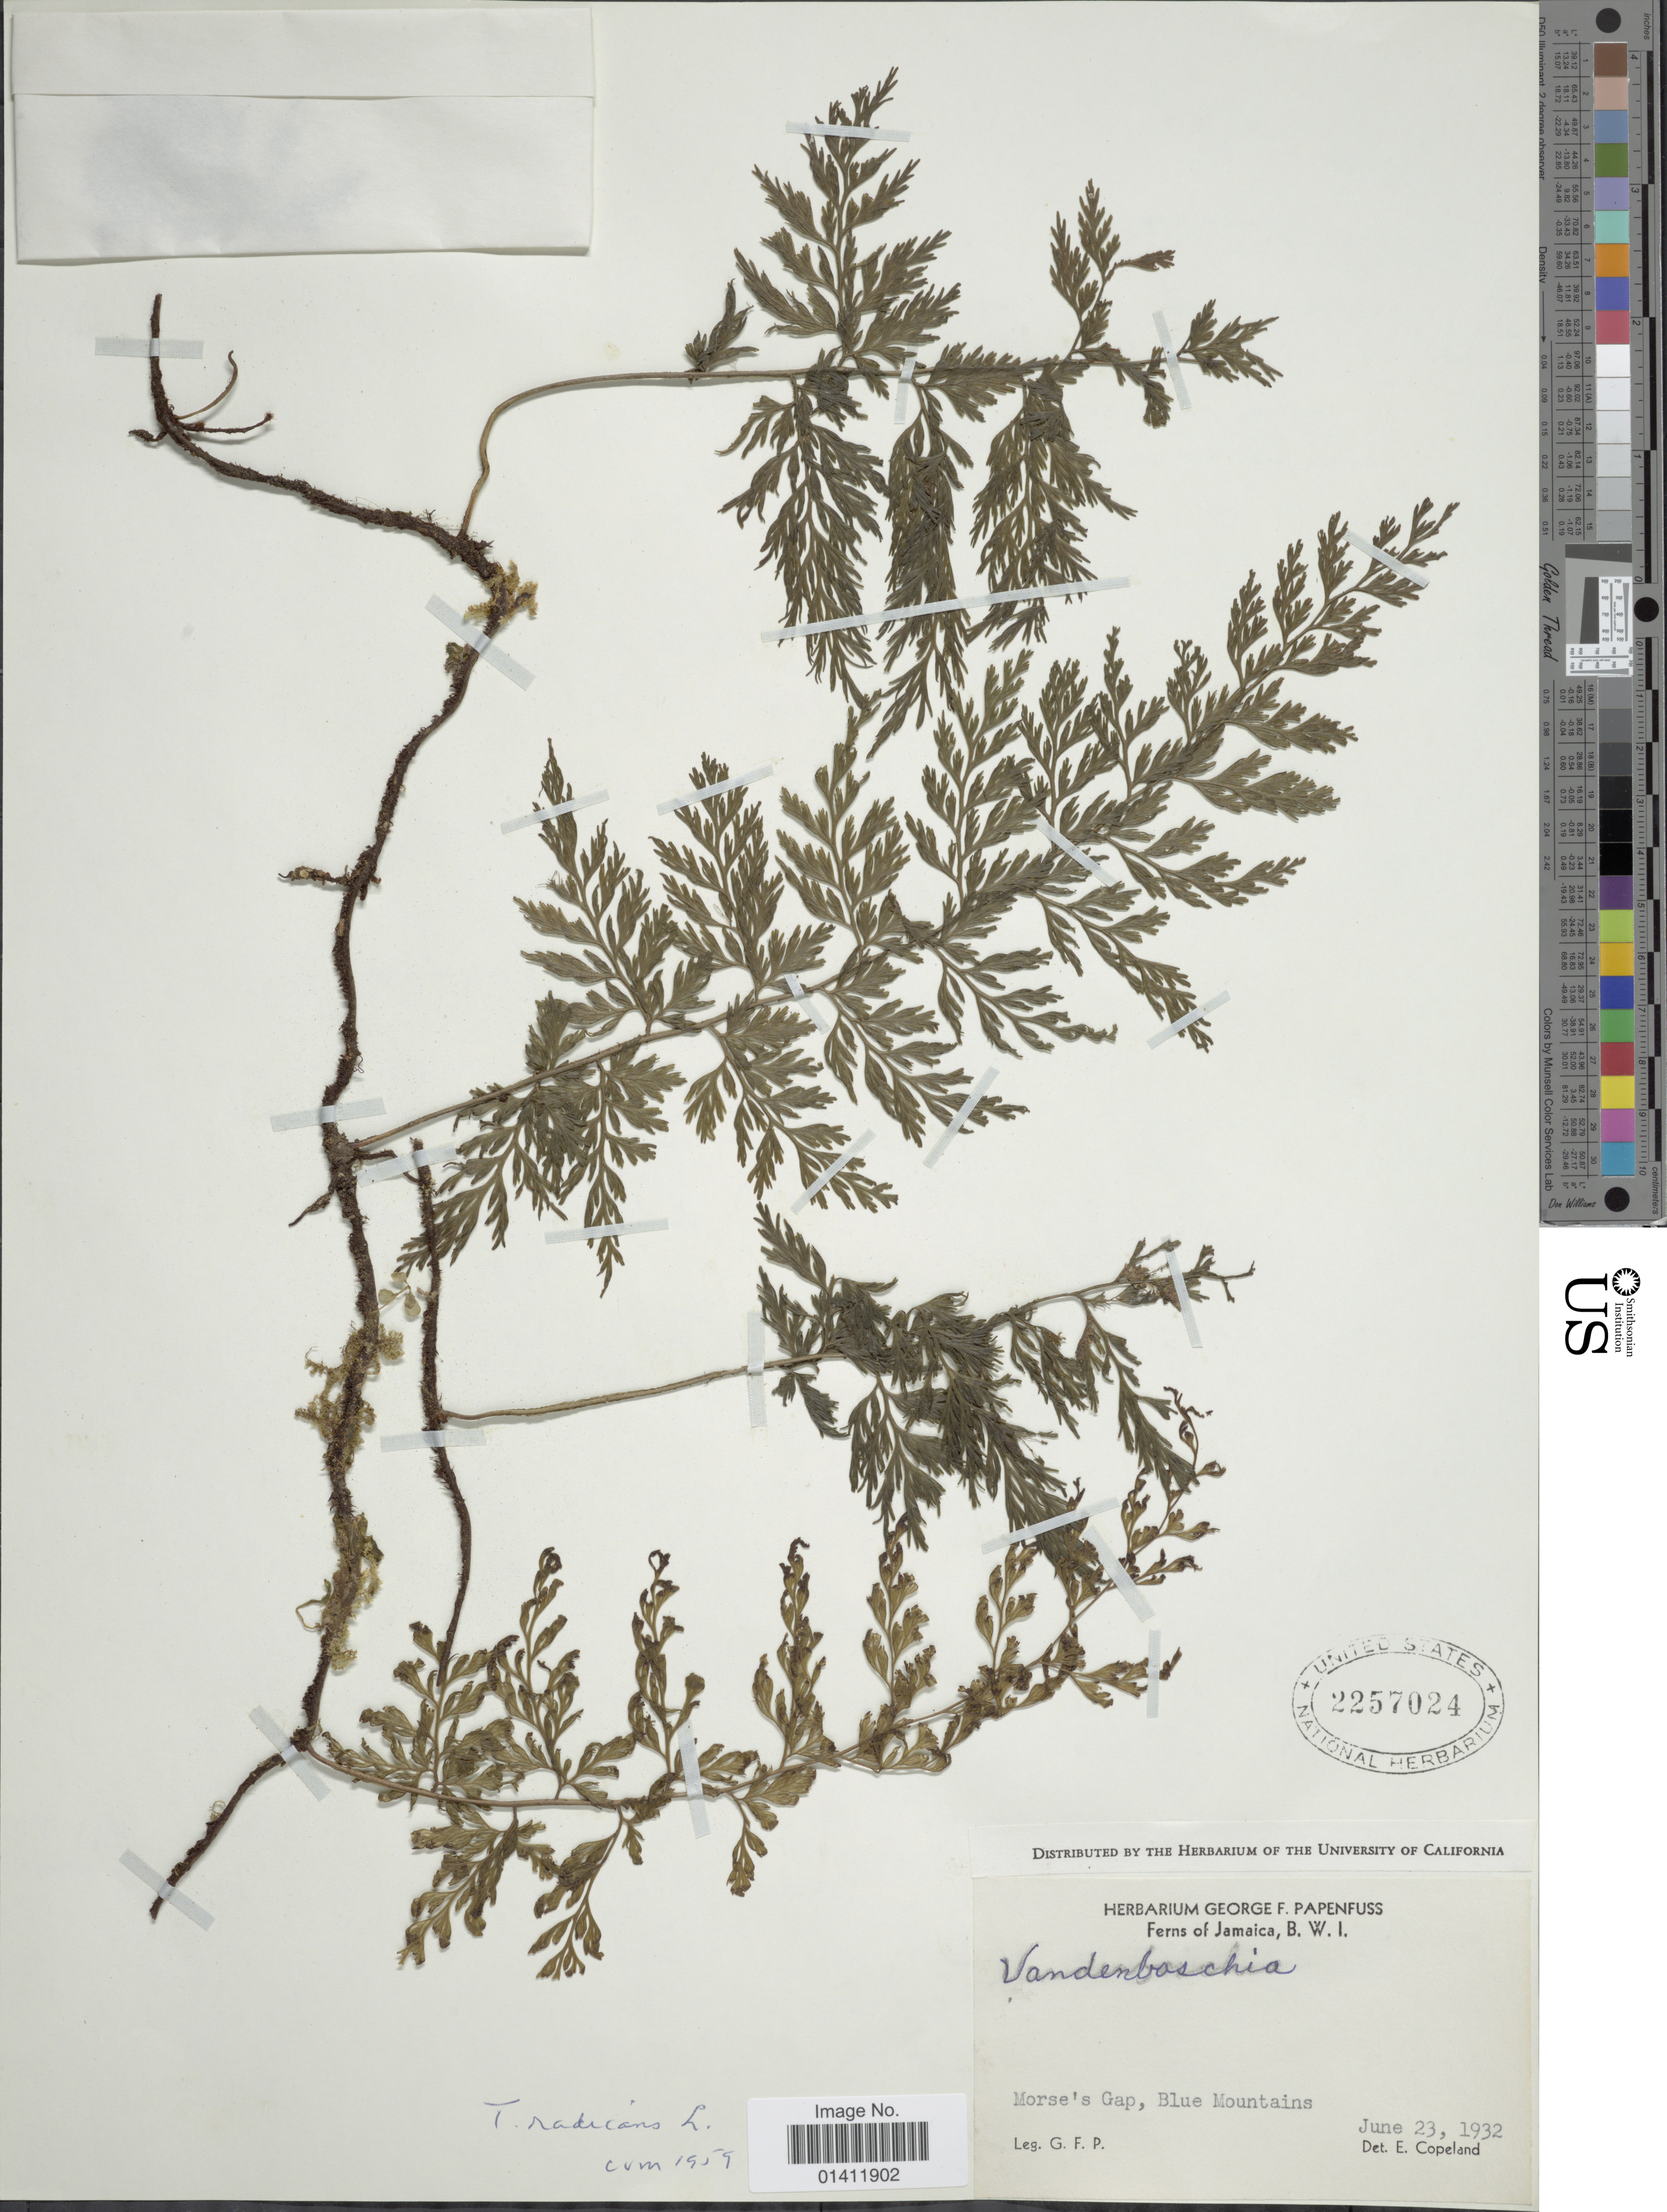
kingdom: Plantae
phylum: Tracheophyta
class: Polypodiopsida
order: Hymenophyllales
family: Hymenophyllaceae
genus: Vandenboschia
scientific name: Vandenboschia radicans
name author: (Sw.) Copel.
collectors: G. Papenfuss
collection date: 1932-06-23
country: Jamaica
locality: Ferns of Jamaica, B.W.I. Morse's Gap, Blue Mountains.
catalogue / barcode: US 2257024